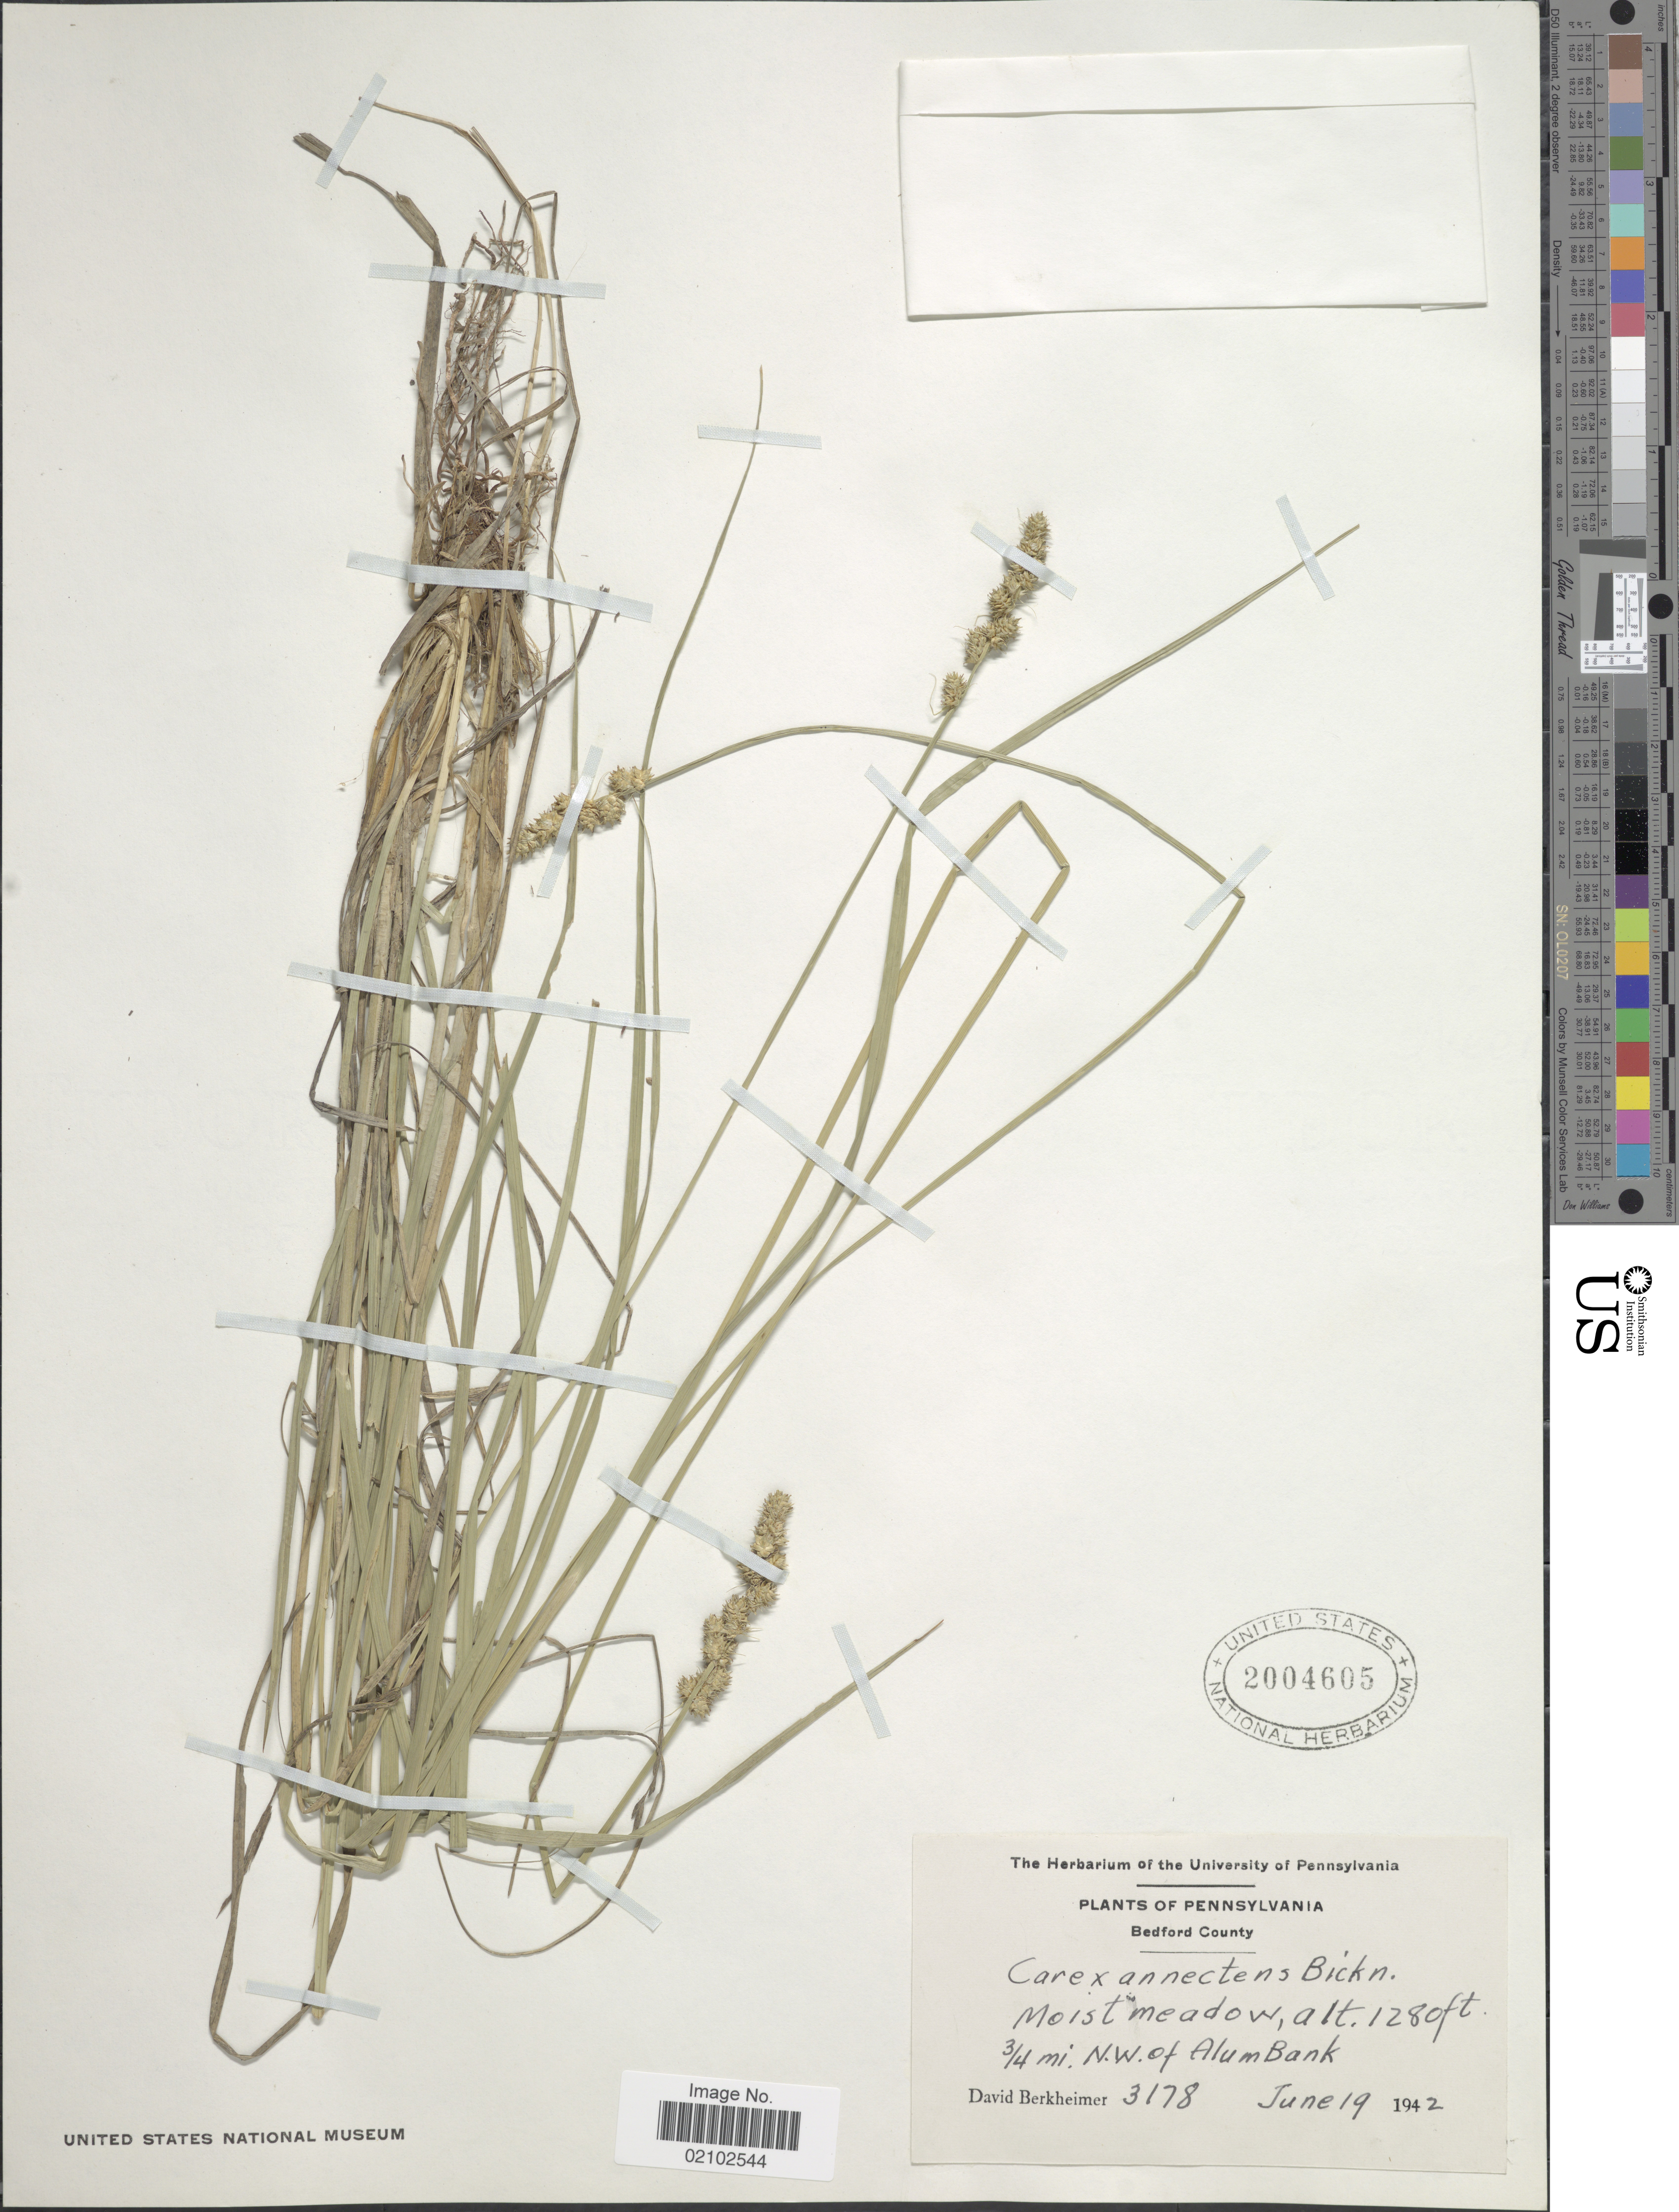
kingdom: Plantae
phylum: Tracheophyta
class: Liliopsida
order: Poales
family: Cyperaceae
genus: Carex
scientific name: Carex annectens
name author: (E.P. Bicknell) E.P. Bicknell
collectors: D. Berkheimer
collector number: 3178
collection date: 1942-06-19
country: United States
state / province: Pennsylvania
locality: Bedfort County, Moist meadow, 3/4 mi N.W. of Alum Bank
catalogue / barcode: US 2004605